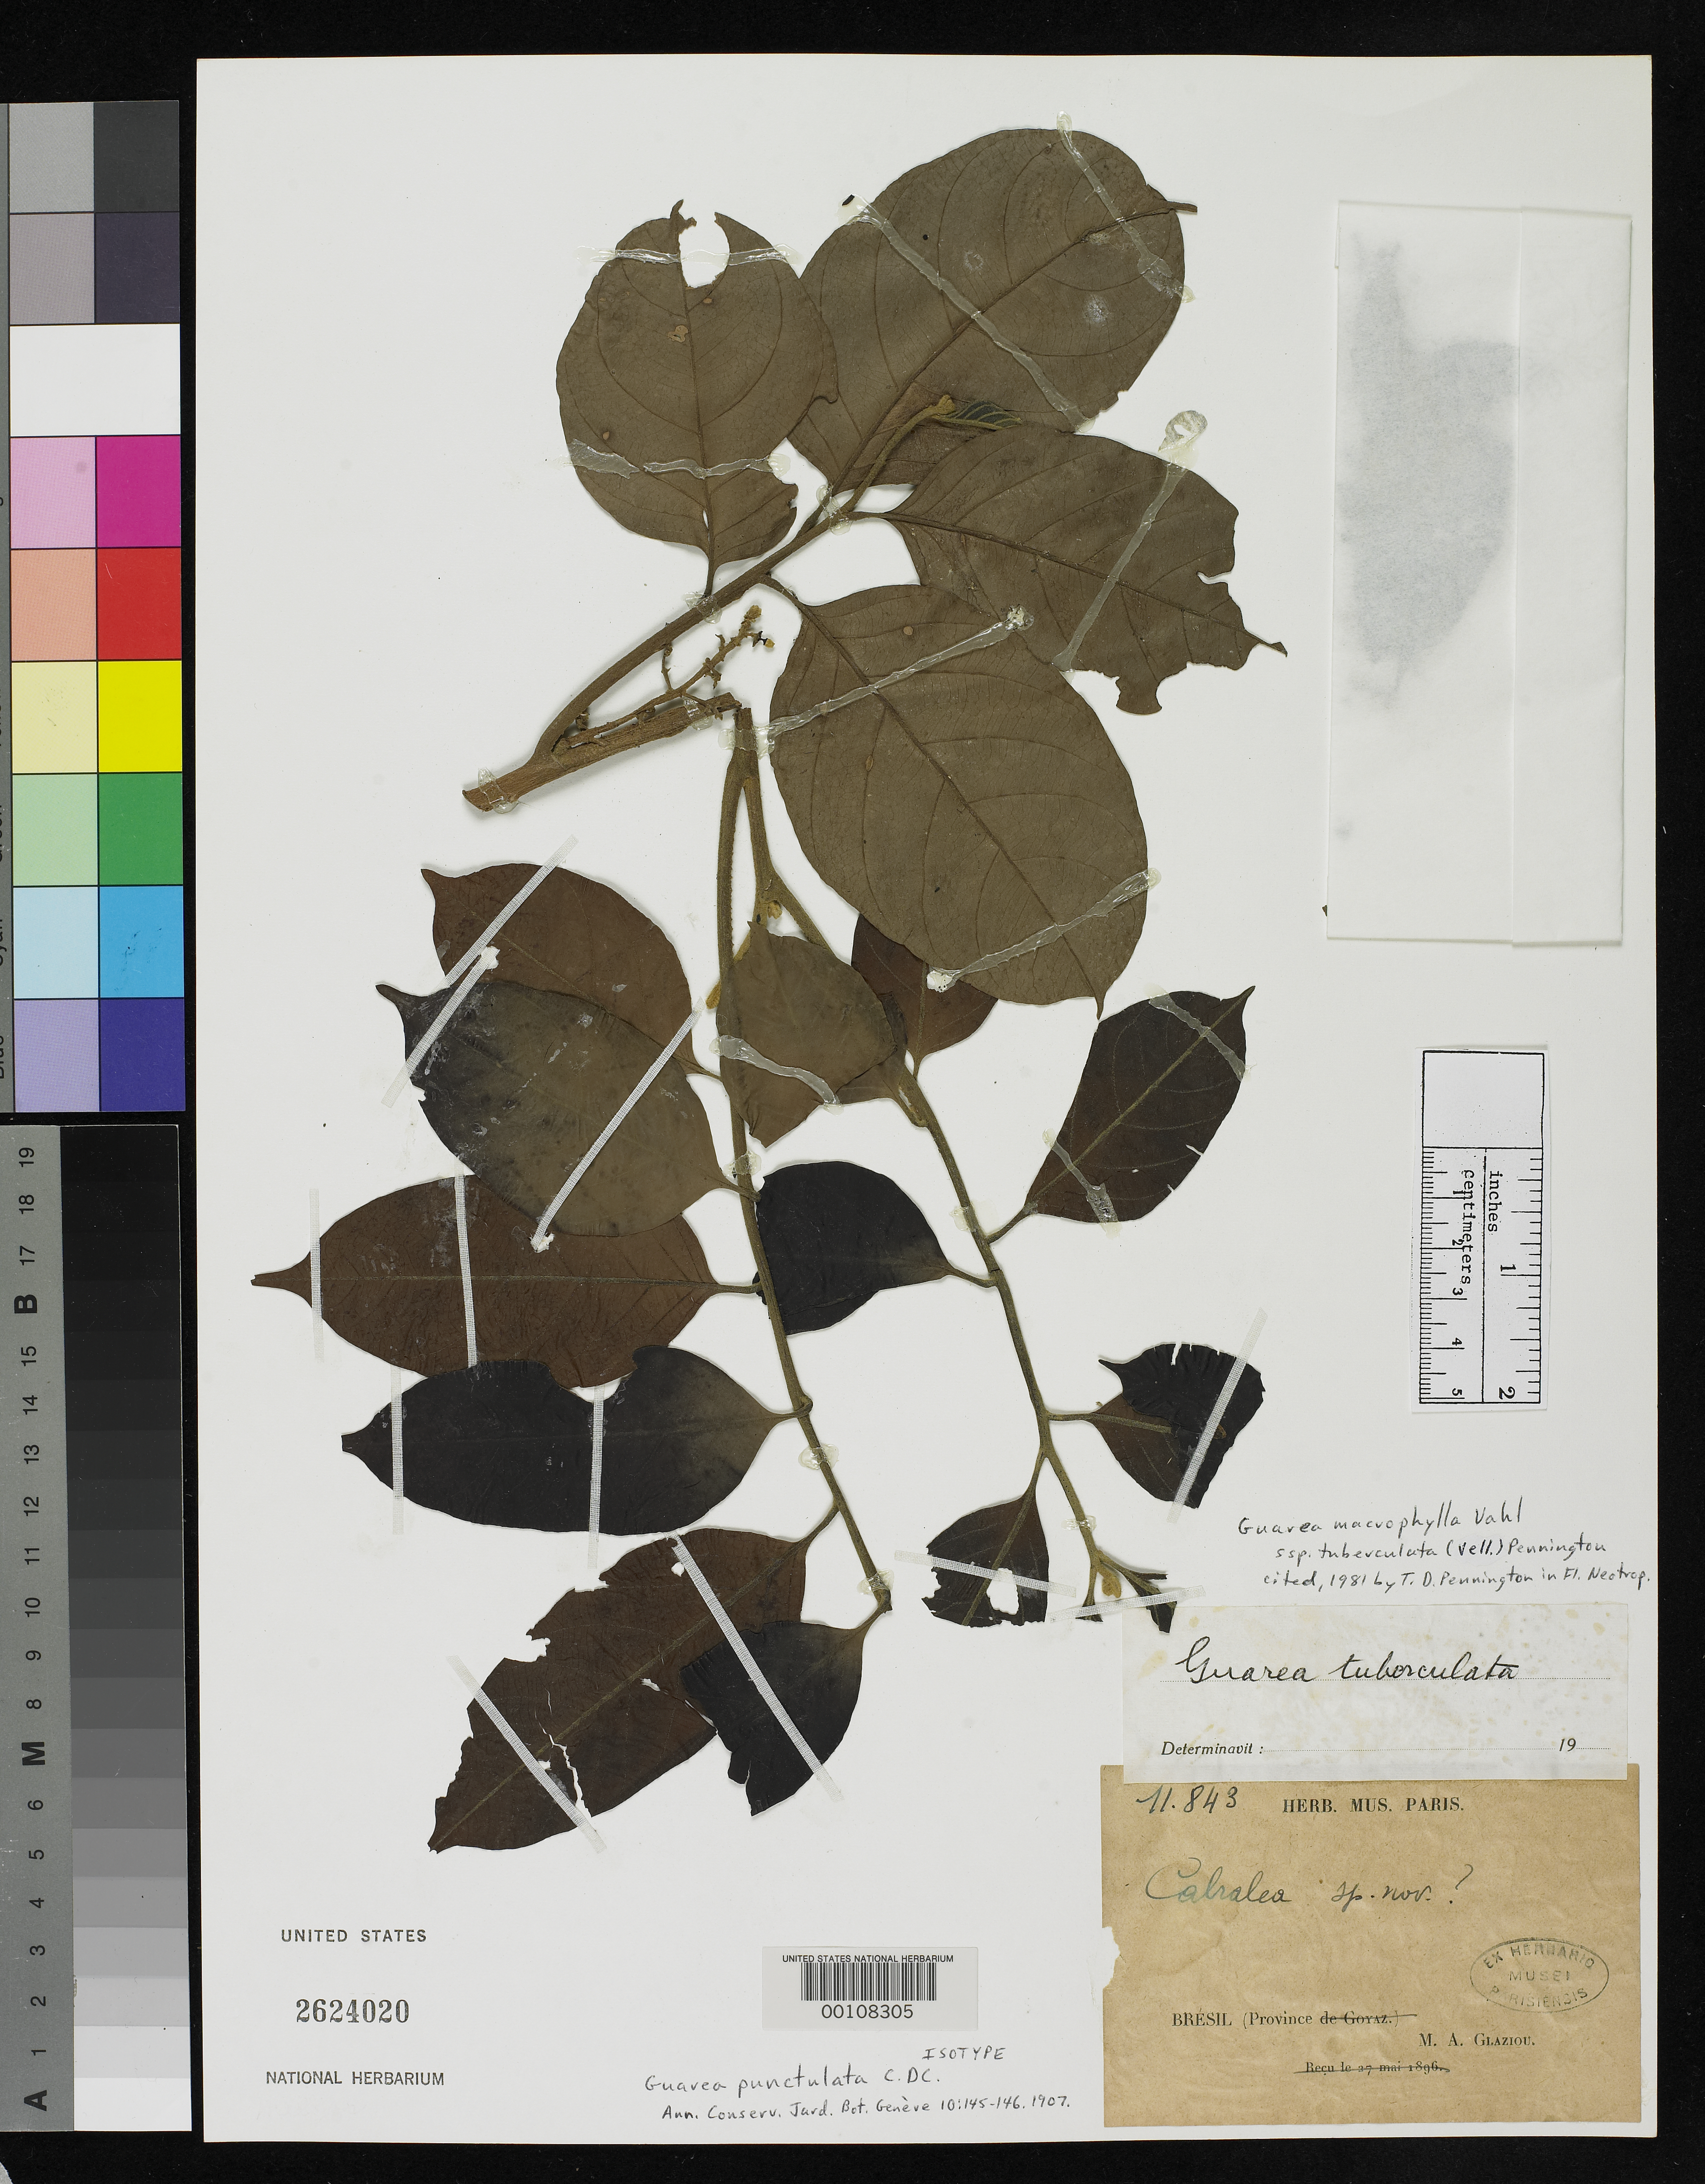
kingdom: Plantae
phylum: Tracheophyta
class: Magnoliopsida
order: Sapindales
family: Meliaceae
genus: Guarea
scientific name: Guarea punctulata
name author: C. DC.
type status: Isotype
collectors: A. F. M. Glaziou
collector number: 11843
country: Brazil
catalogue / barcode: US 2624020